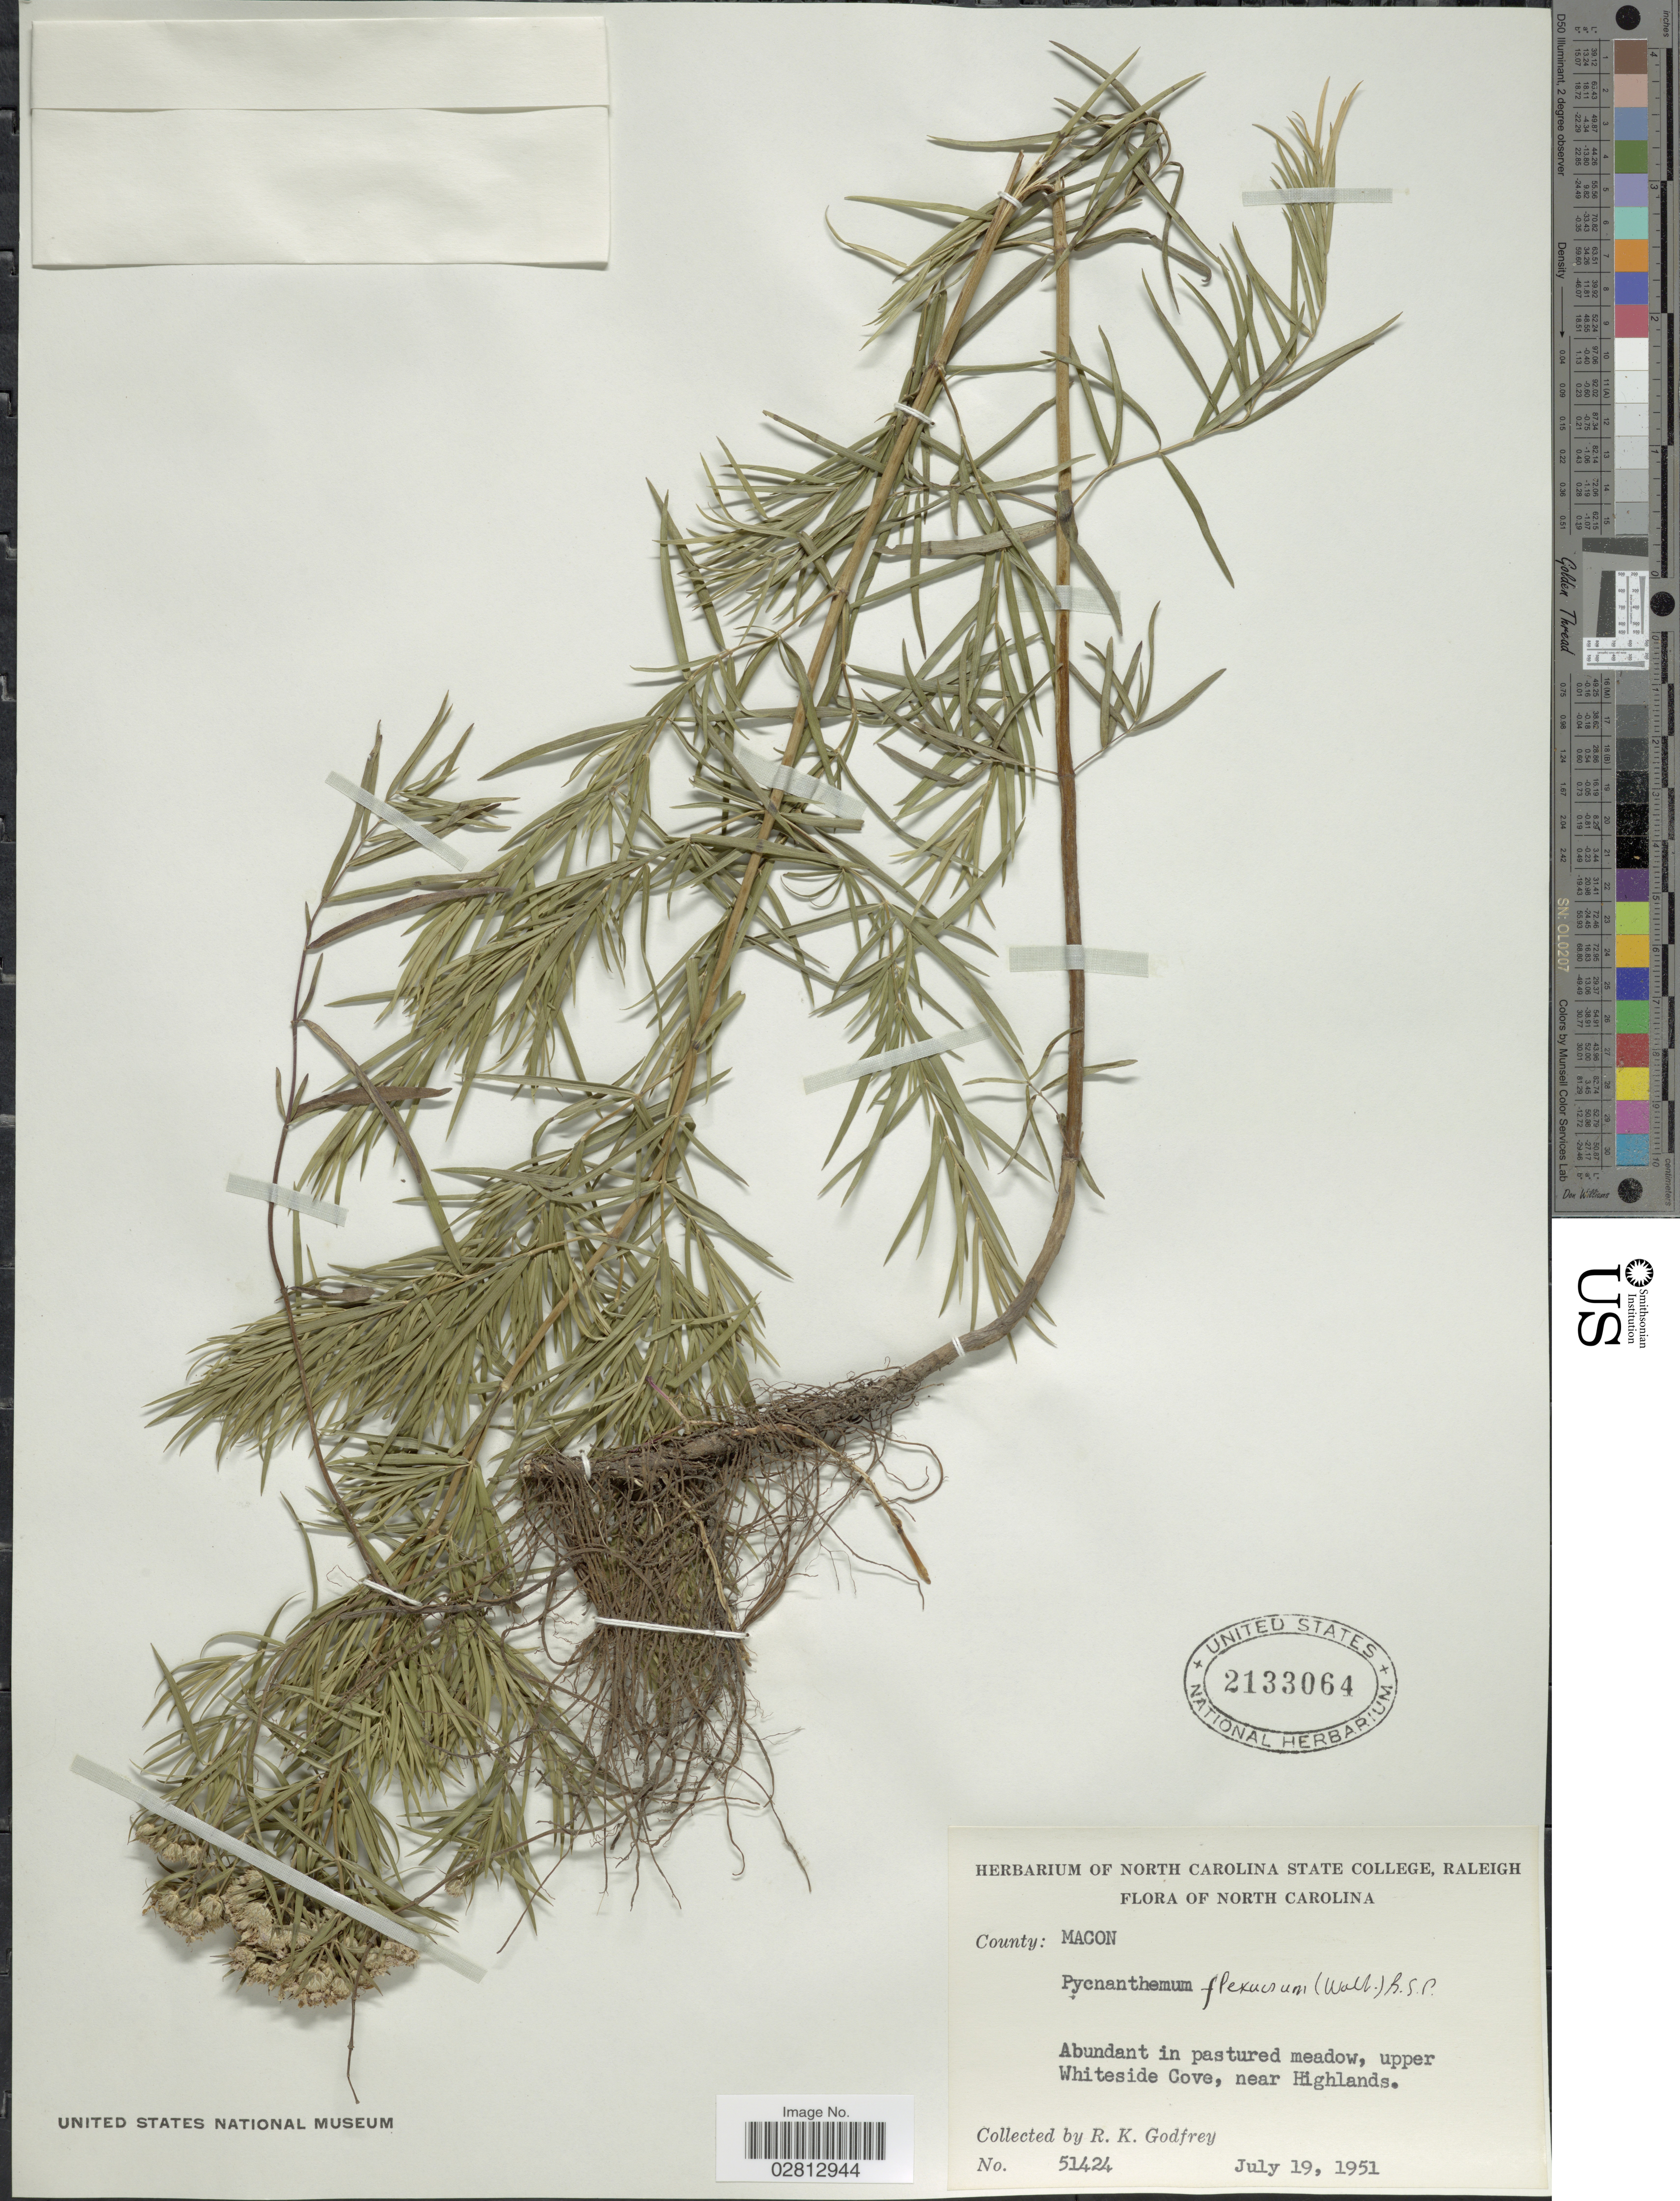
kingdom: Plantae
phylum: Tracheophyta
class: Magnoliopsida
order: Lamiales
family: Lamiaceae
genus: Pycnanthemum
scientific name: Pycnanthemum tenuifolium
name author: Schrad.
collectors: R. K. Godfrey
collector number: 51424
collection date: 1951-07-19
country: United States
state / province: North Carolina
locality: County: Macon. Abundant in pastured meadow, upper Whiteside Cove, near Highlands.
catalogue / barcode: US 2133064